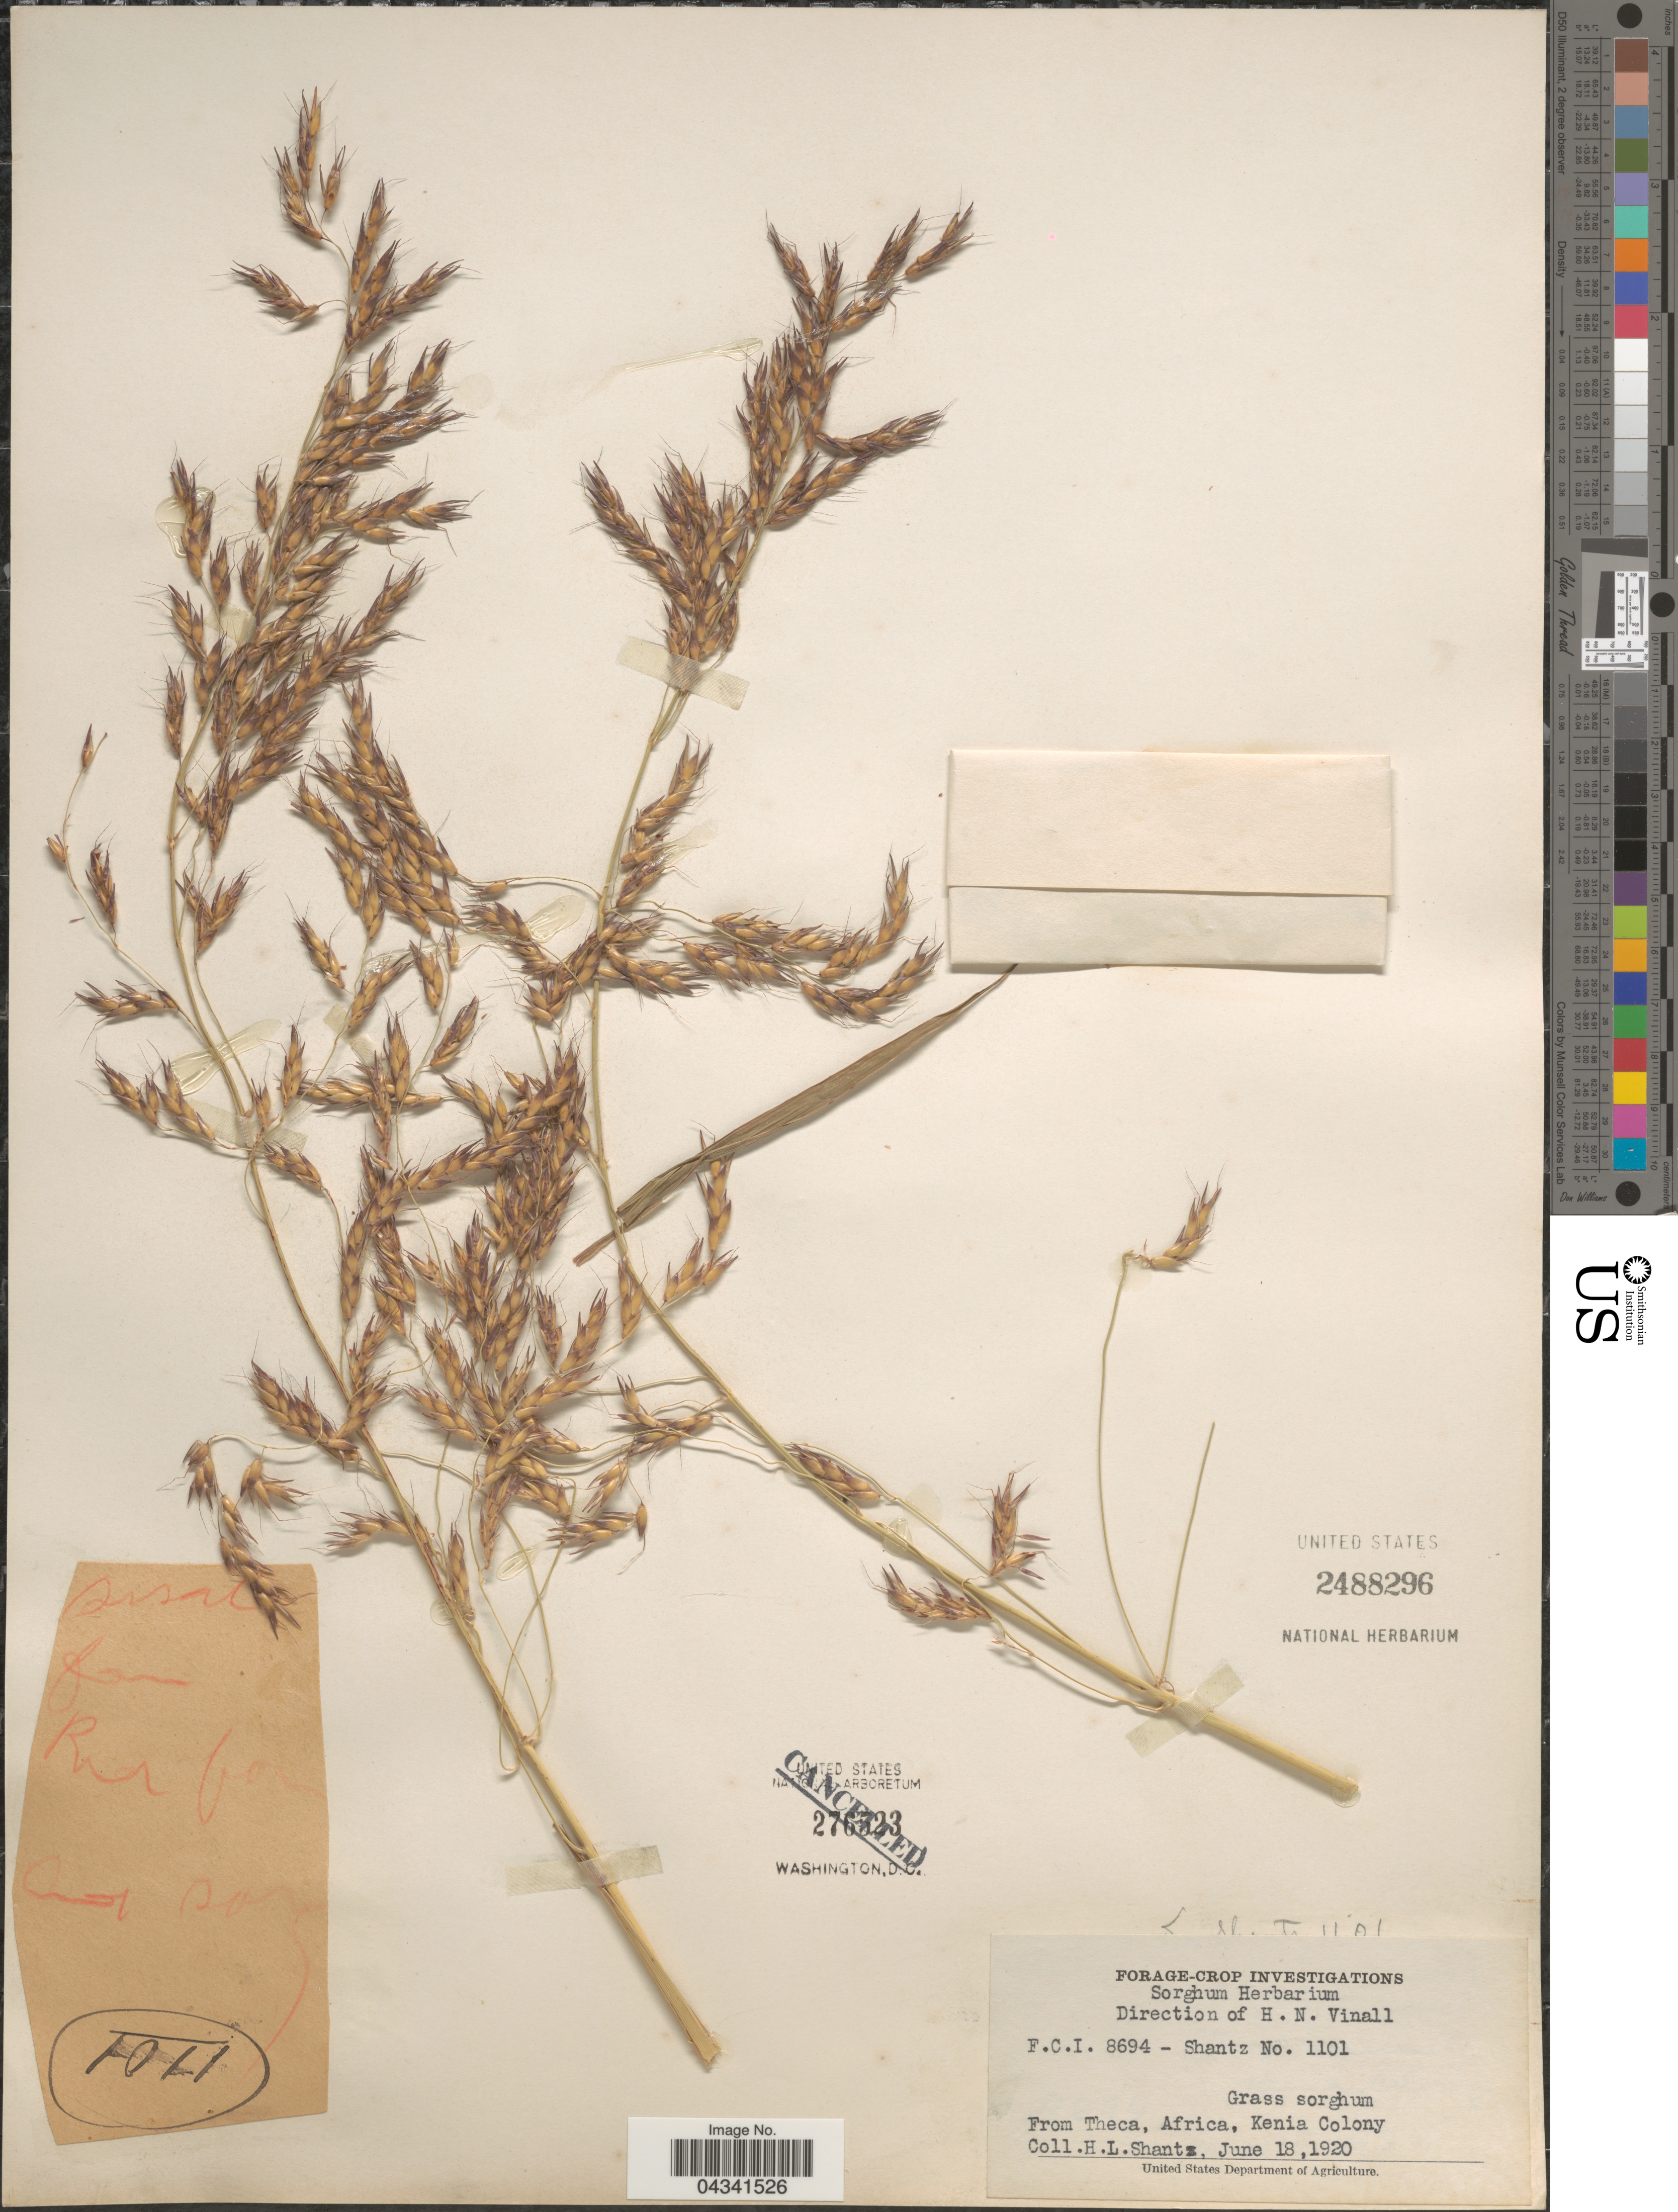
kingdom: Plantae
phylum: Tracheophyta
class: Liliopsida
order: Poales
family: Poaceae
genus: Sorghum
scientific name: Sorghum sp.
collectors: H. Shantz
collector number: F.C.I.8694/1101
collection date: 1920-06-18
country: Kenya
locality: From Theca, Africa, Kenia Colony.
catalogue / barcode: US 2488296